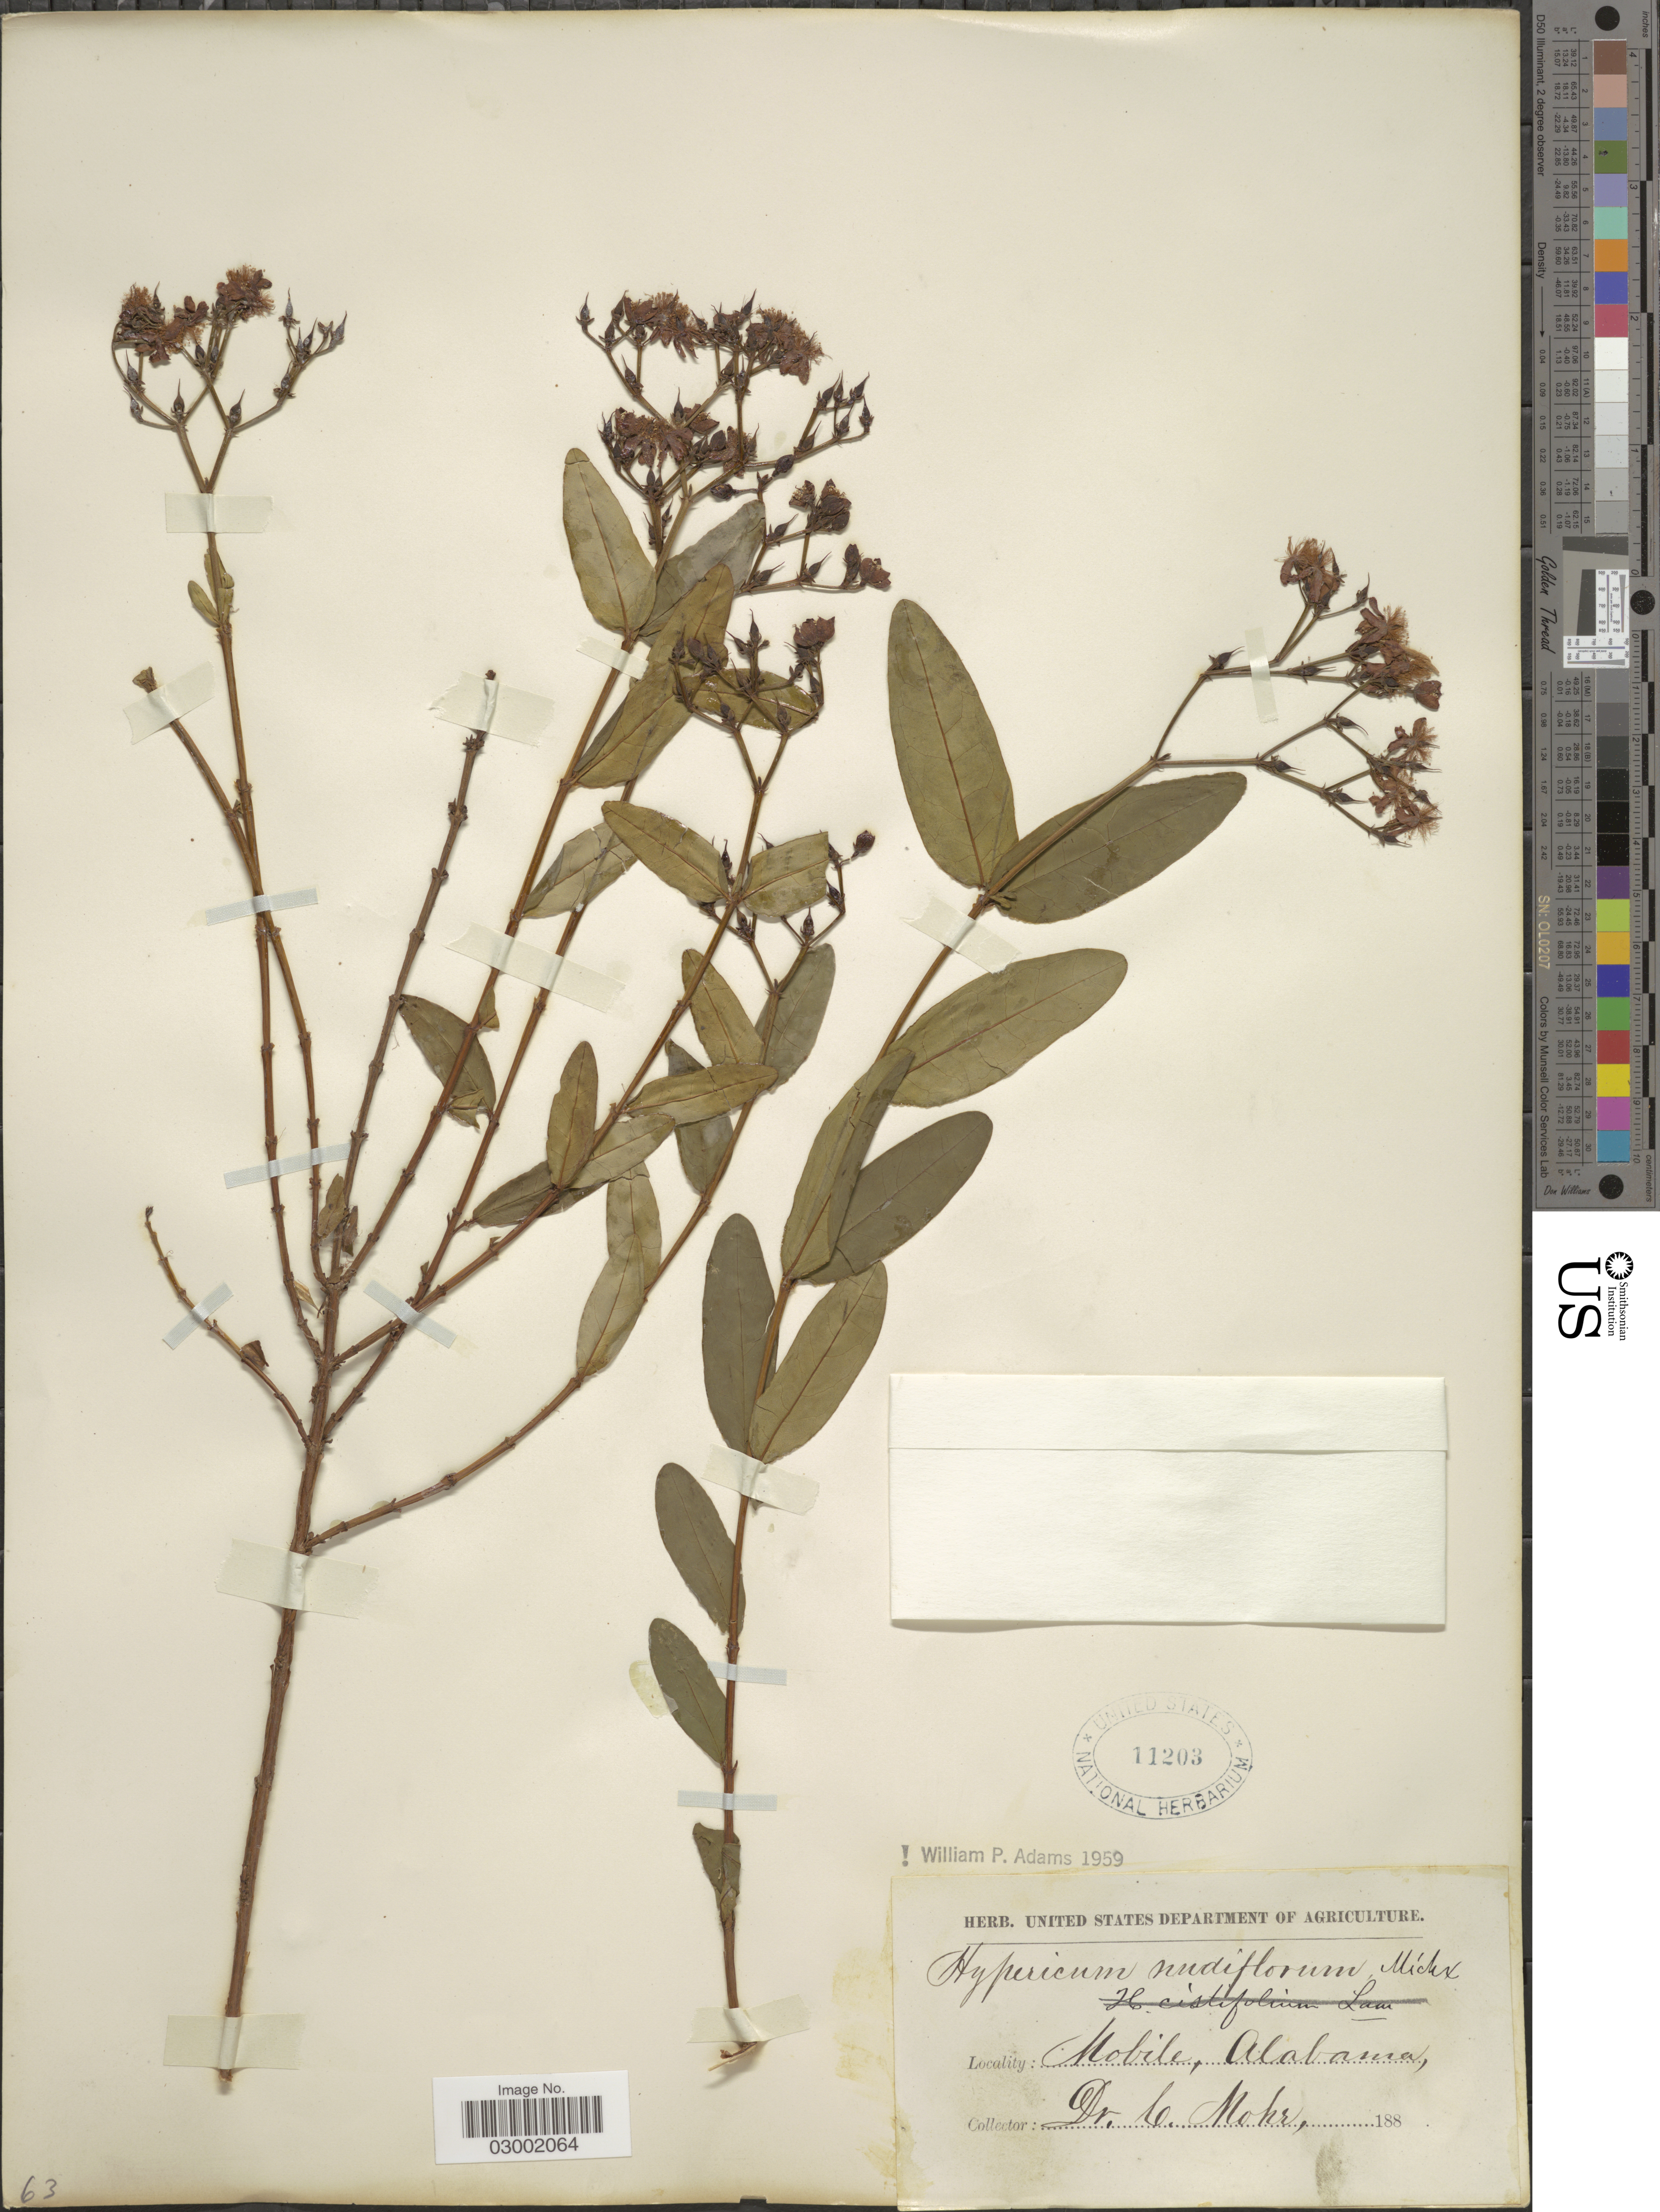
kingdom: Plantae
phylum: Tracheophyta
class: Magnoliopsida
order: Malpighiales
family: Hypericaceae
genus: Hypericum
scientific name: Hypericum nudiflorum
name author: Michx. ex Willd.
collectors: C. T. Mohr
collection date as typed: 188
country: United States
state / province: Alabama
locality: Mobile, Alabama.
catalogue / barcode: US 11203